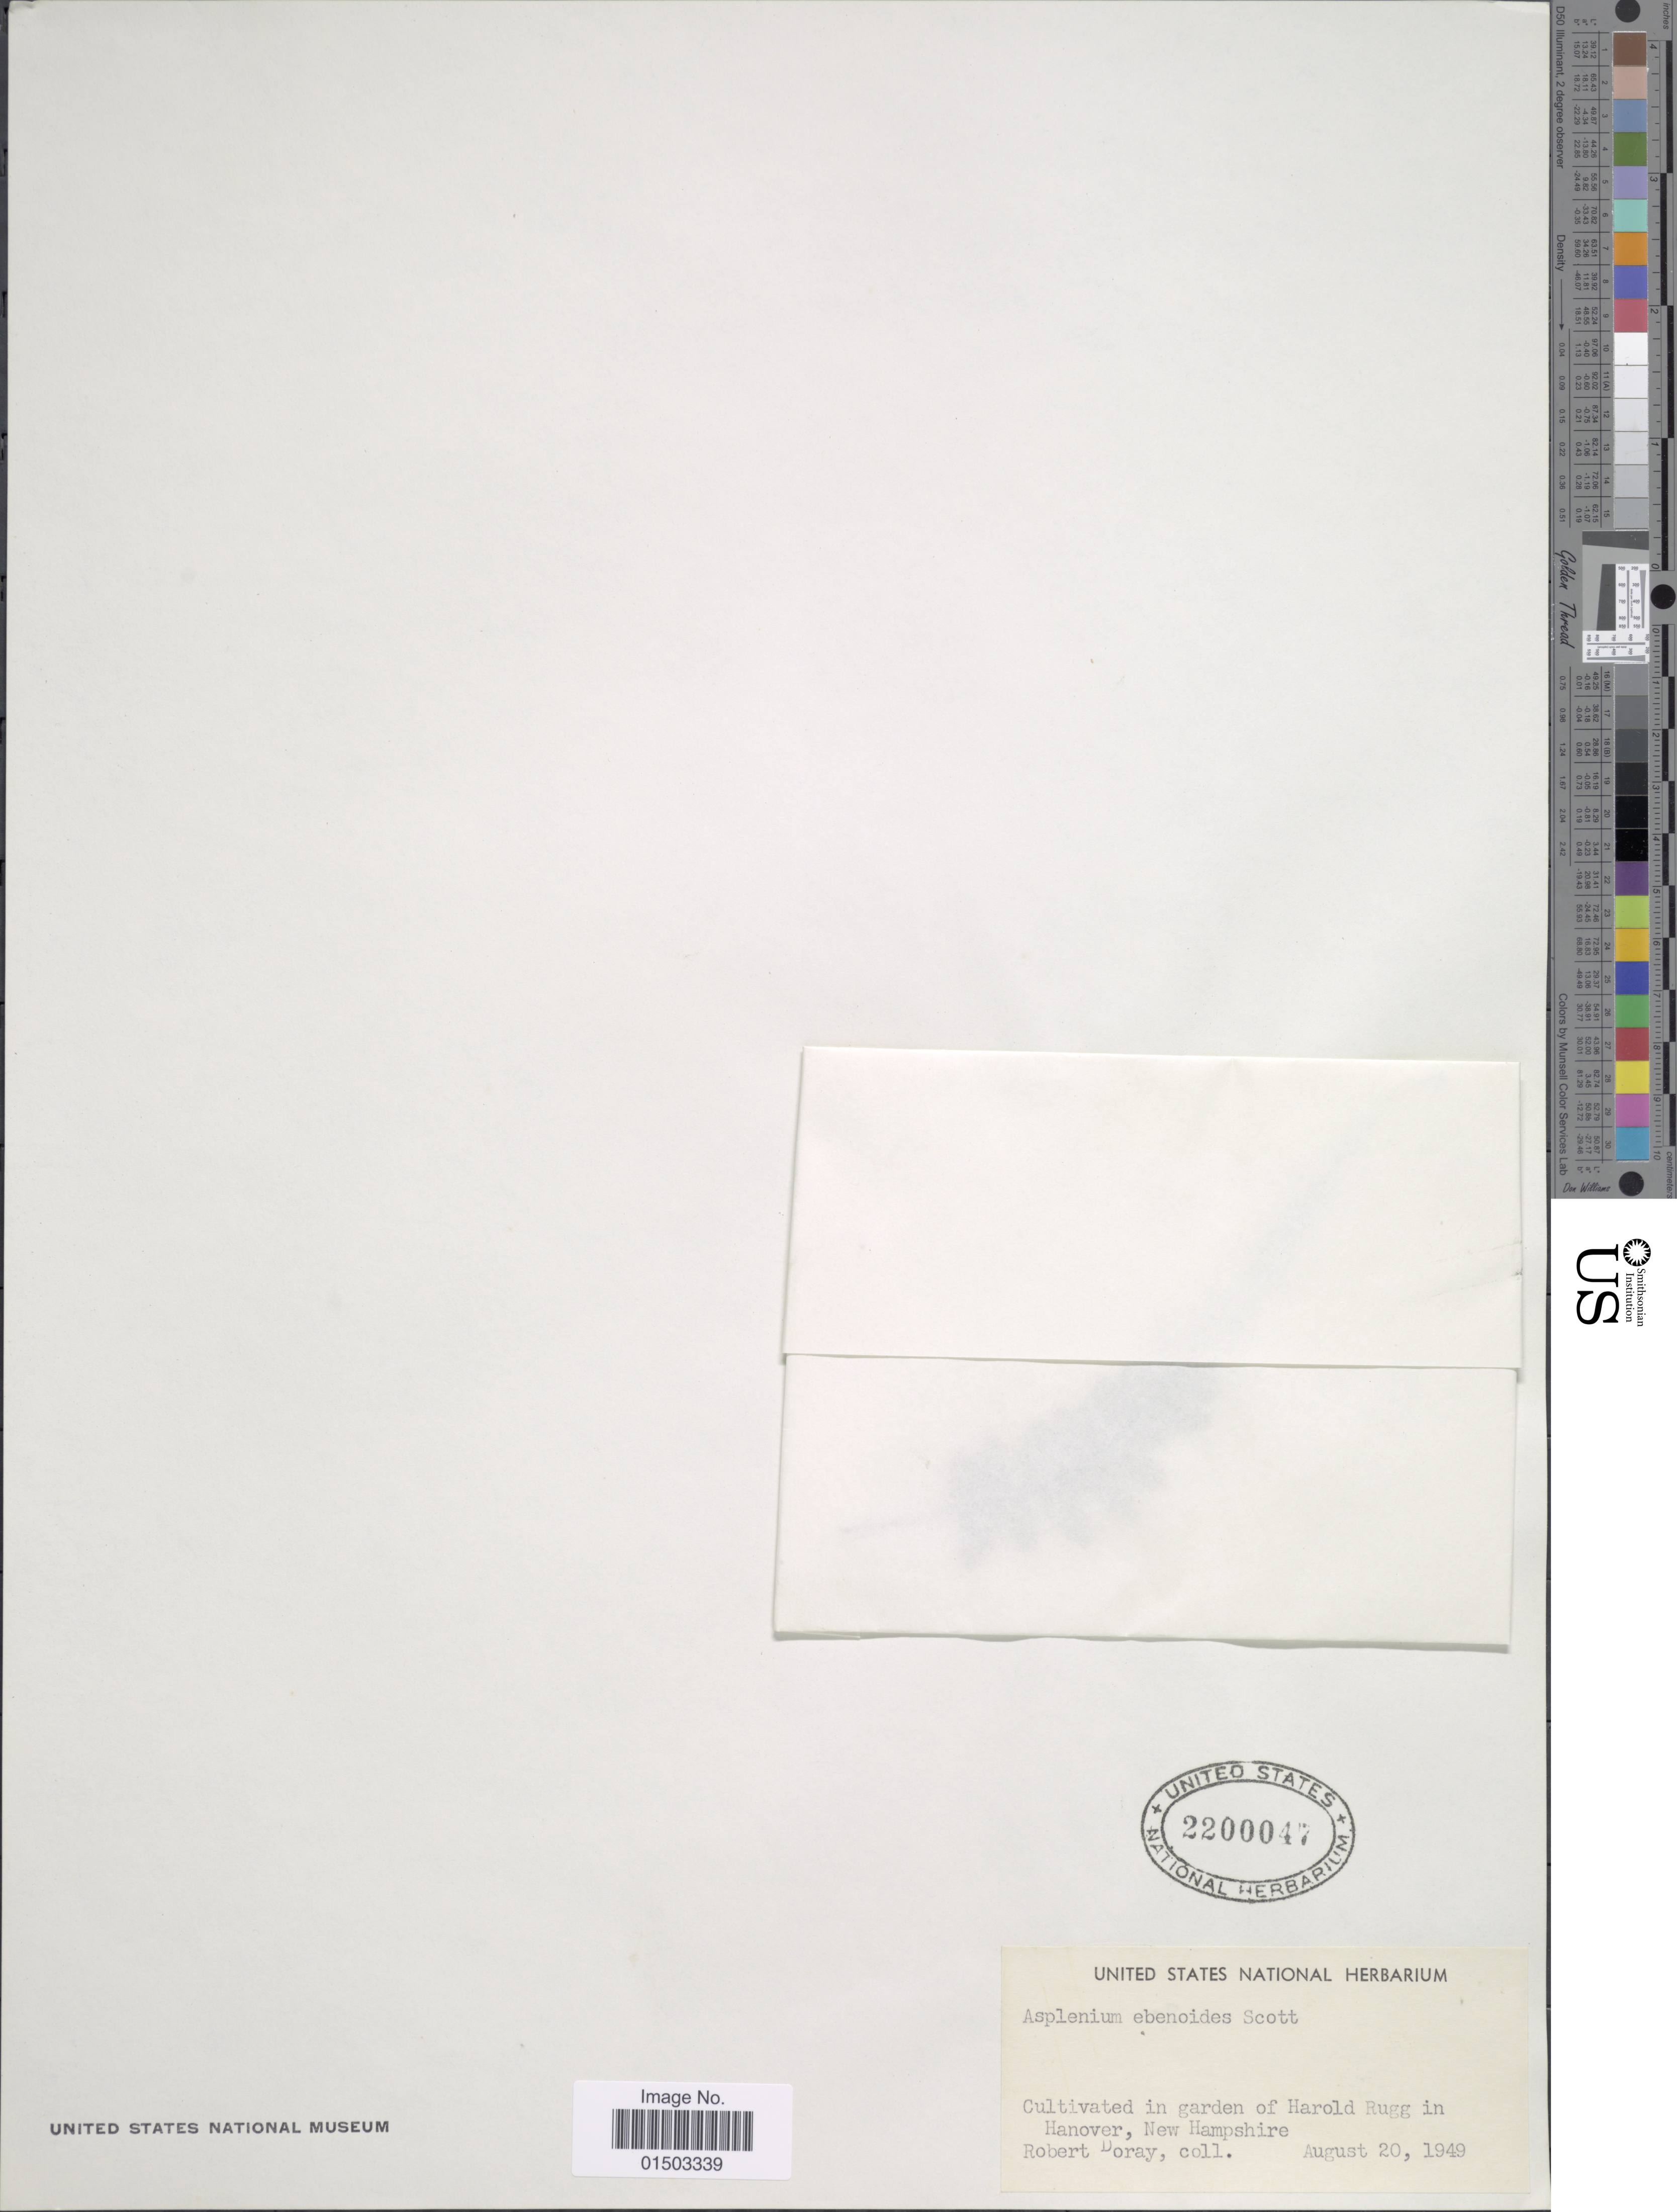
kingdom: Plantae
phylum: Tracheophyta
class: Polypodiopsida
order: Polypodiales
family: Aspleniaceae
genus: Asplenium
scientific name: Asplenium x ebenoides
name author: R.R. Scott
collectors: R. Doray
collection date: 1949-08-20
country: Jamaica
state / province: Hanover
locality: Cultivated in garden of Harold Rugg in Hanover, New Hampshire.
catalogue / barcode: US 2200047